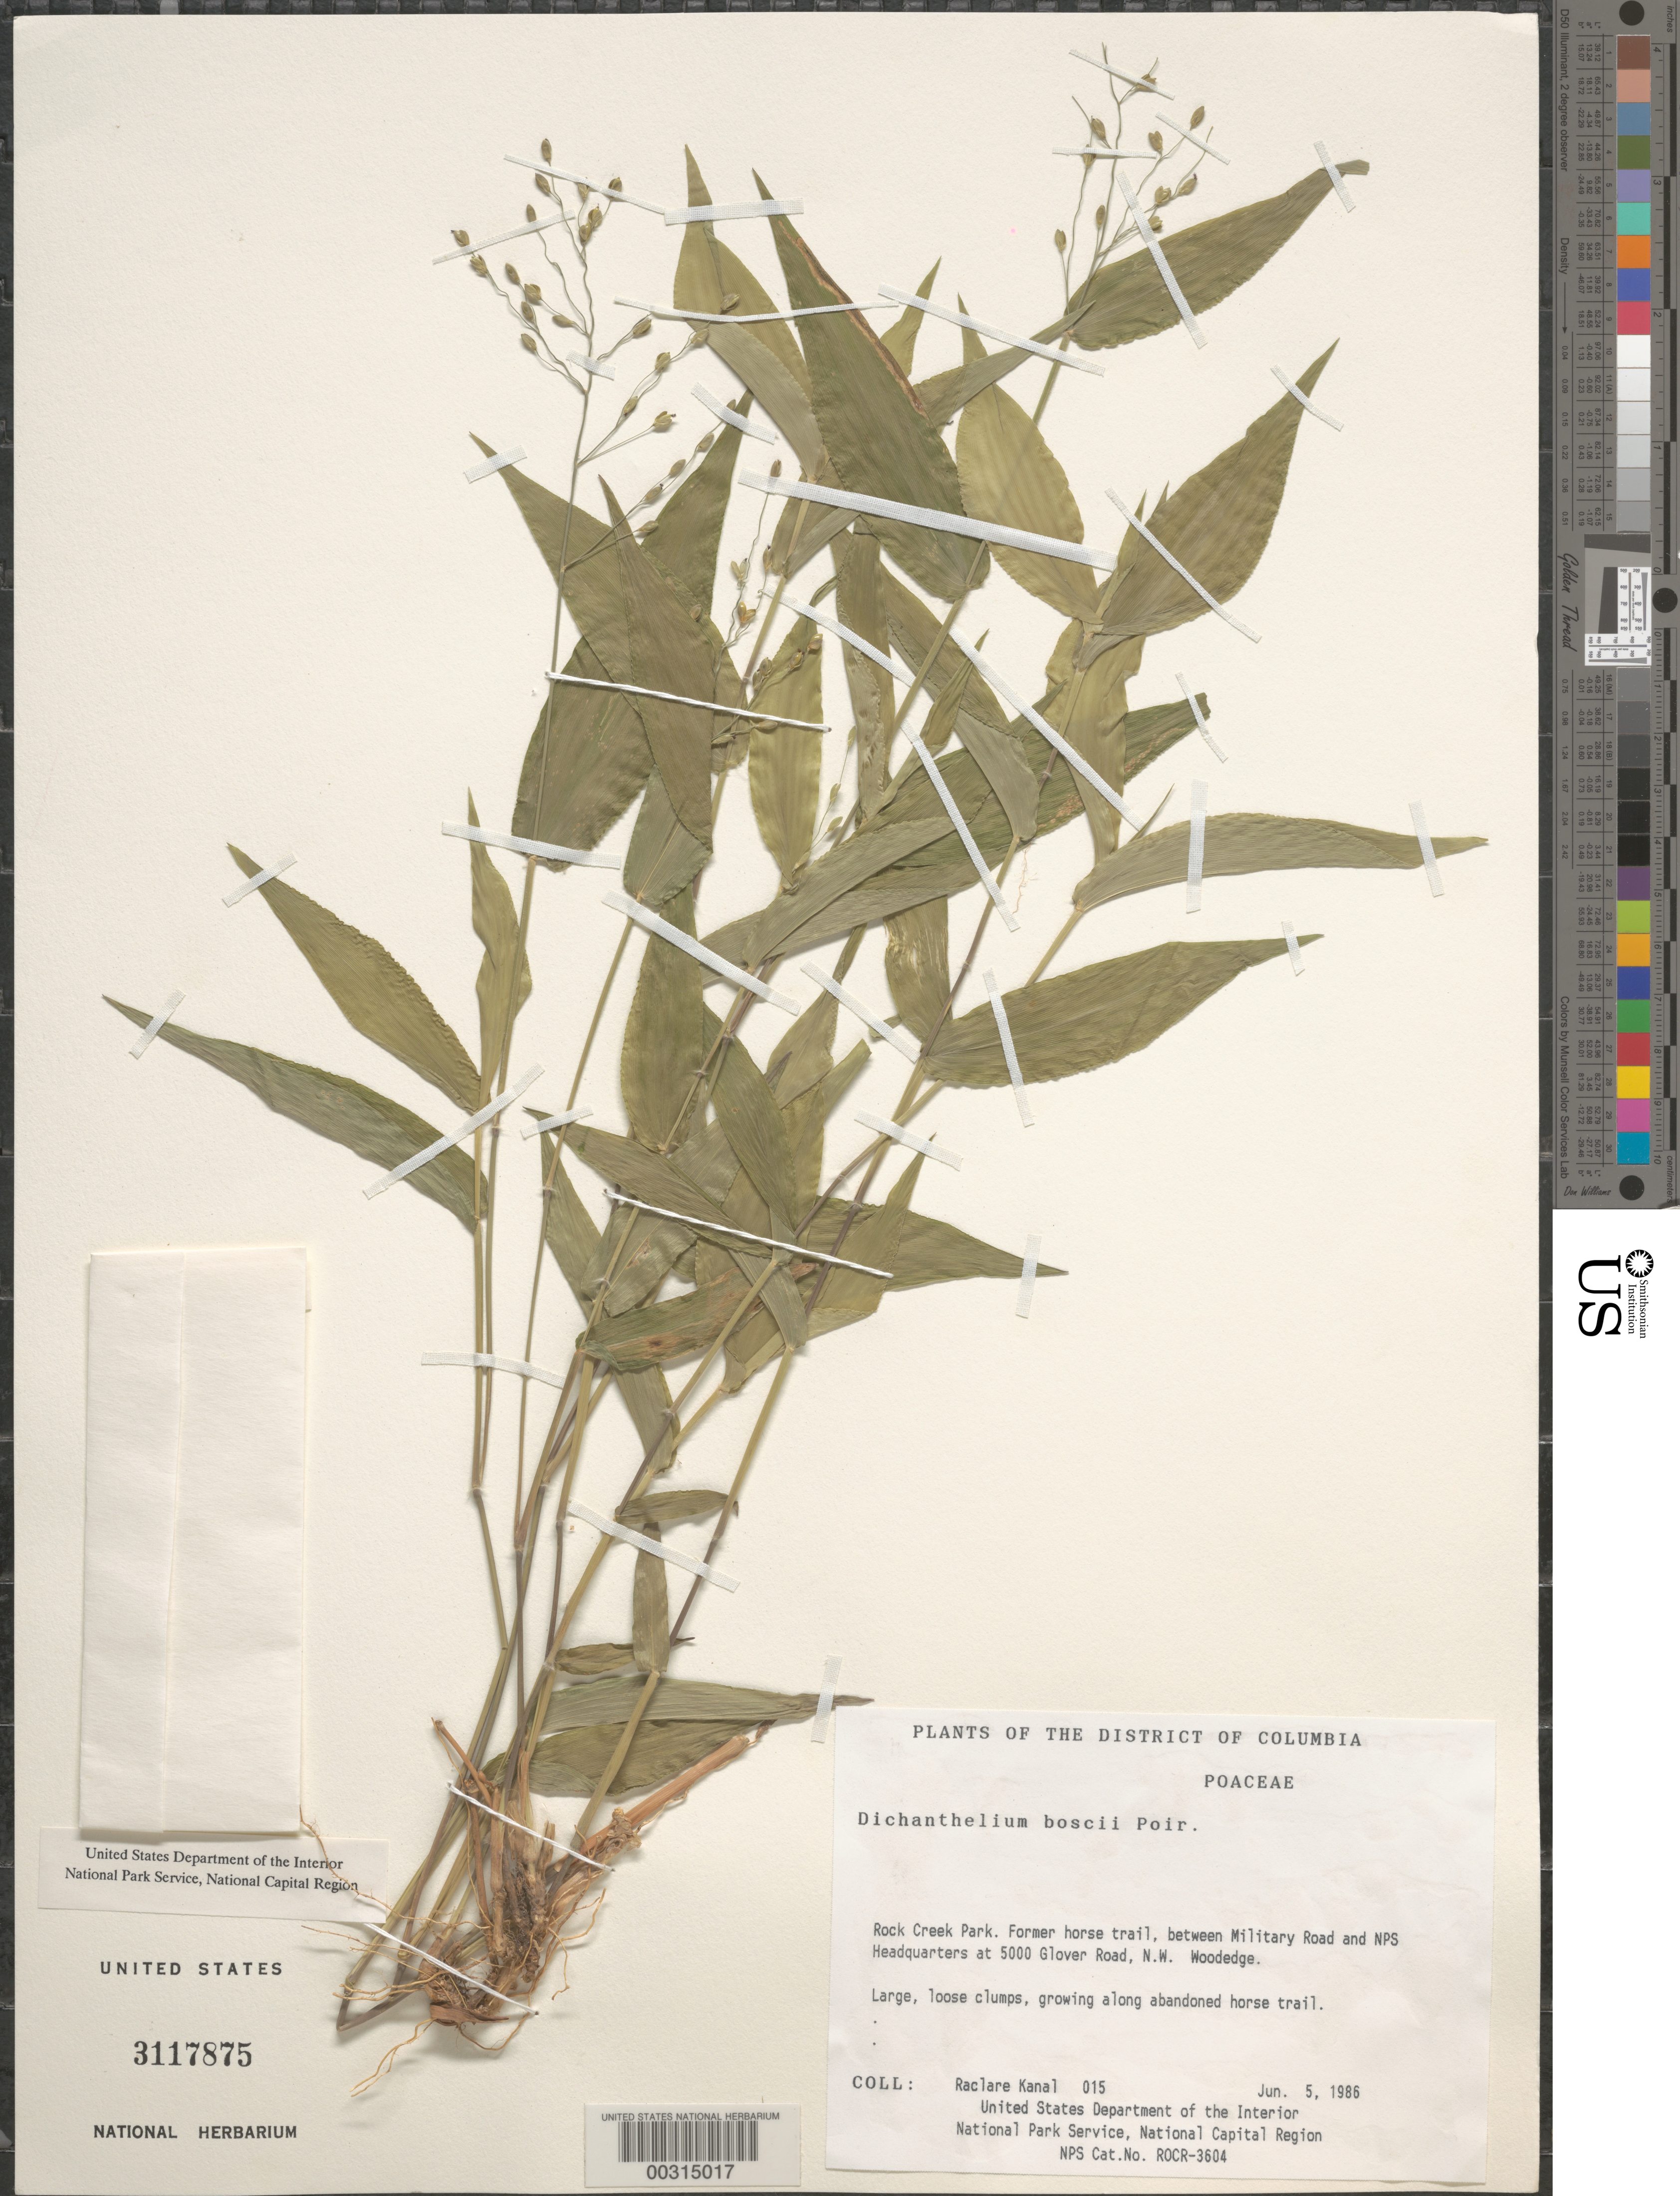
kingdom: Plantae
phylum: Tracheophyta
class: Liliopsida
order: Poales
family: Poaceae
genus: Dichanthelium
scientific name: Dichanthelium boscii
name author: (Poir.) Gould & C.A. Clark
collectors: R. Kanal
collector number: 015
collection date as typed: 05 Jun 1986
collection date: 1986-06-05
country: United States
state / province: District of Columbia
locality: Rock Creek Park, former Horse Trail, between Military Road and NPS Headquarters Glover road Rock Creek Park and Vicinity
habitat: Woodedge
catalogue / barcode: US 3117875